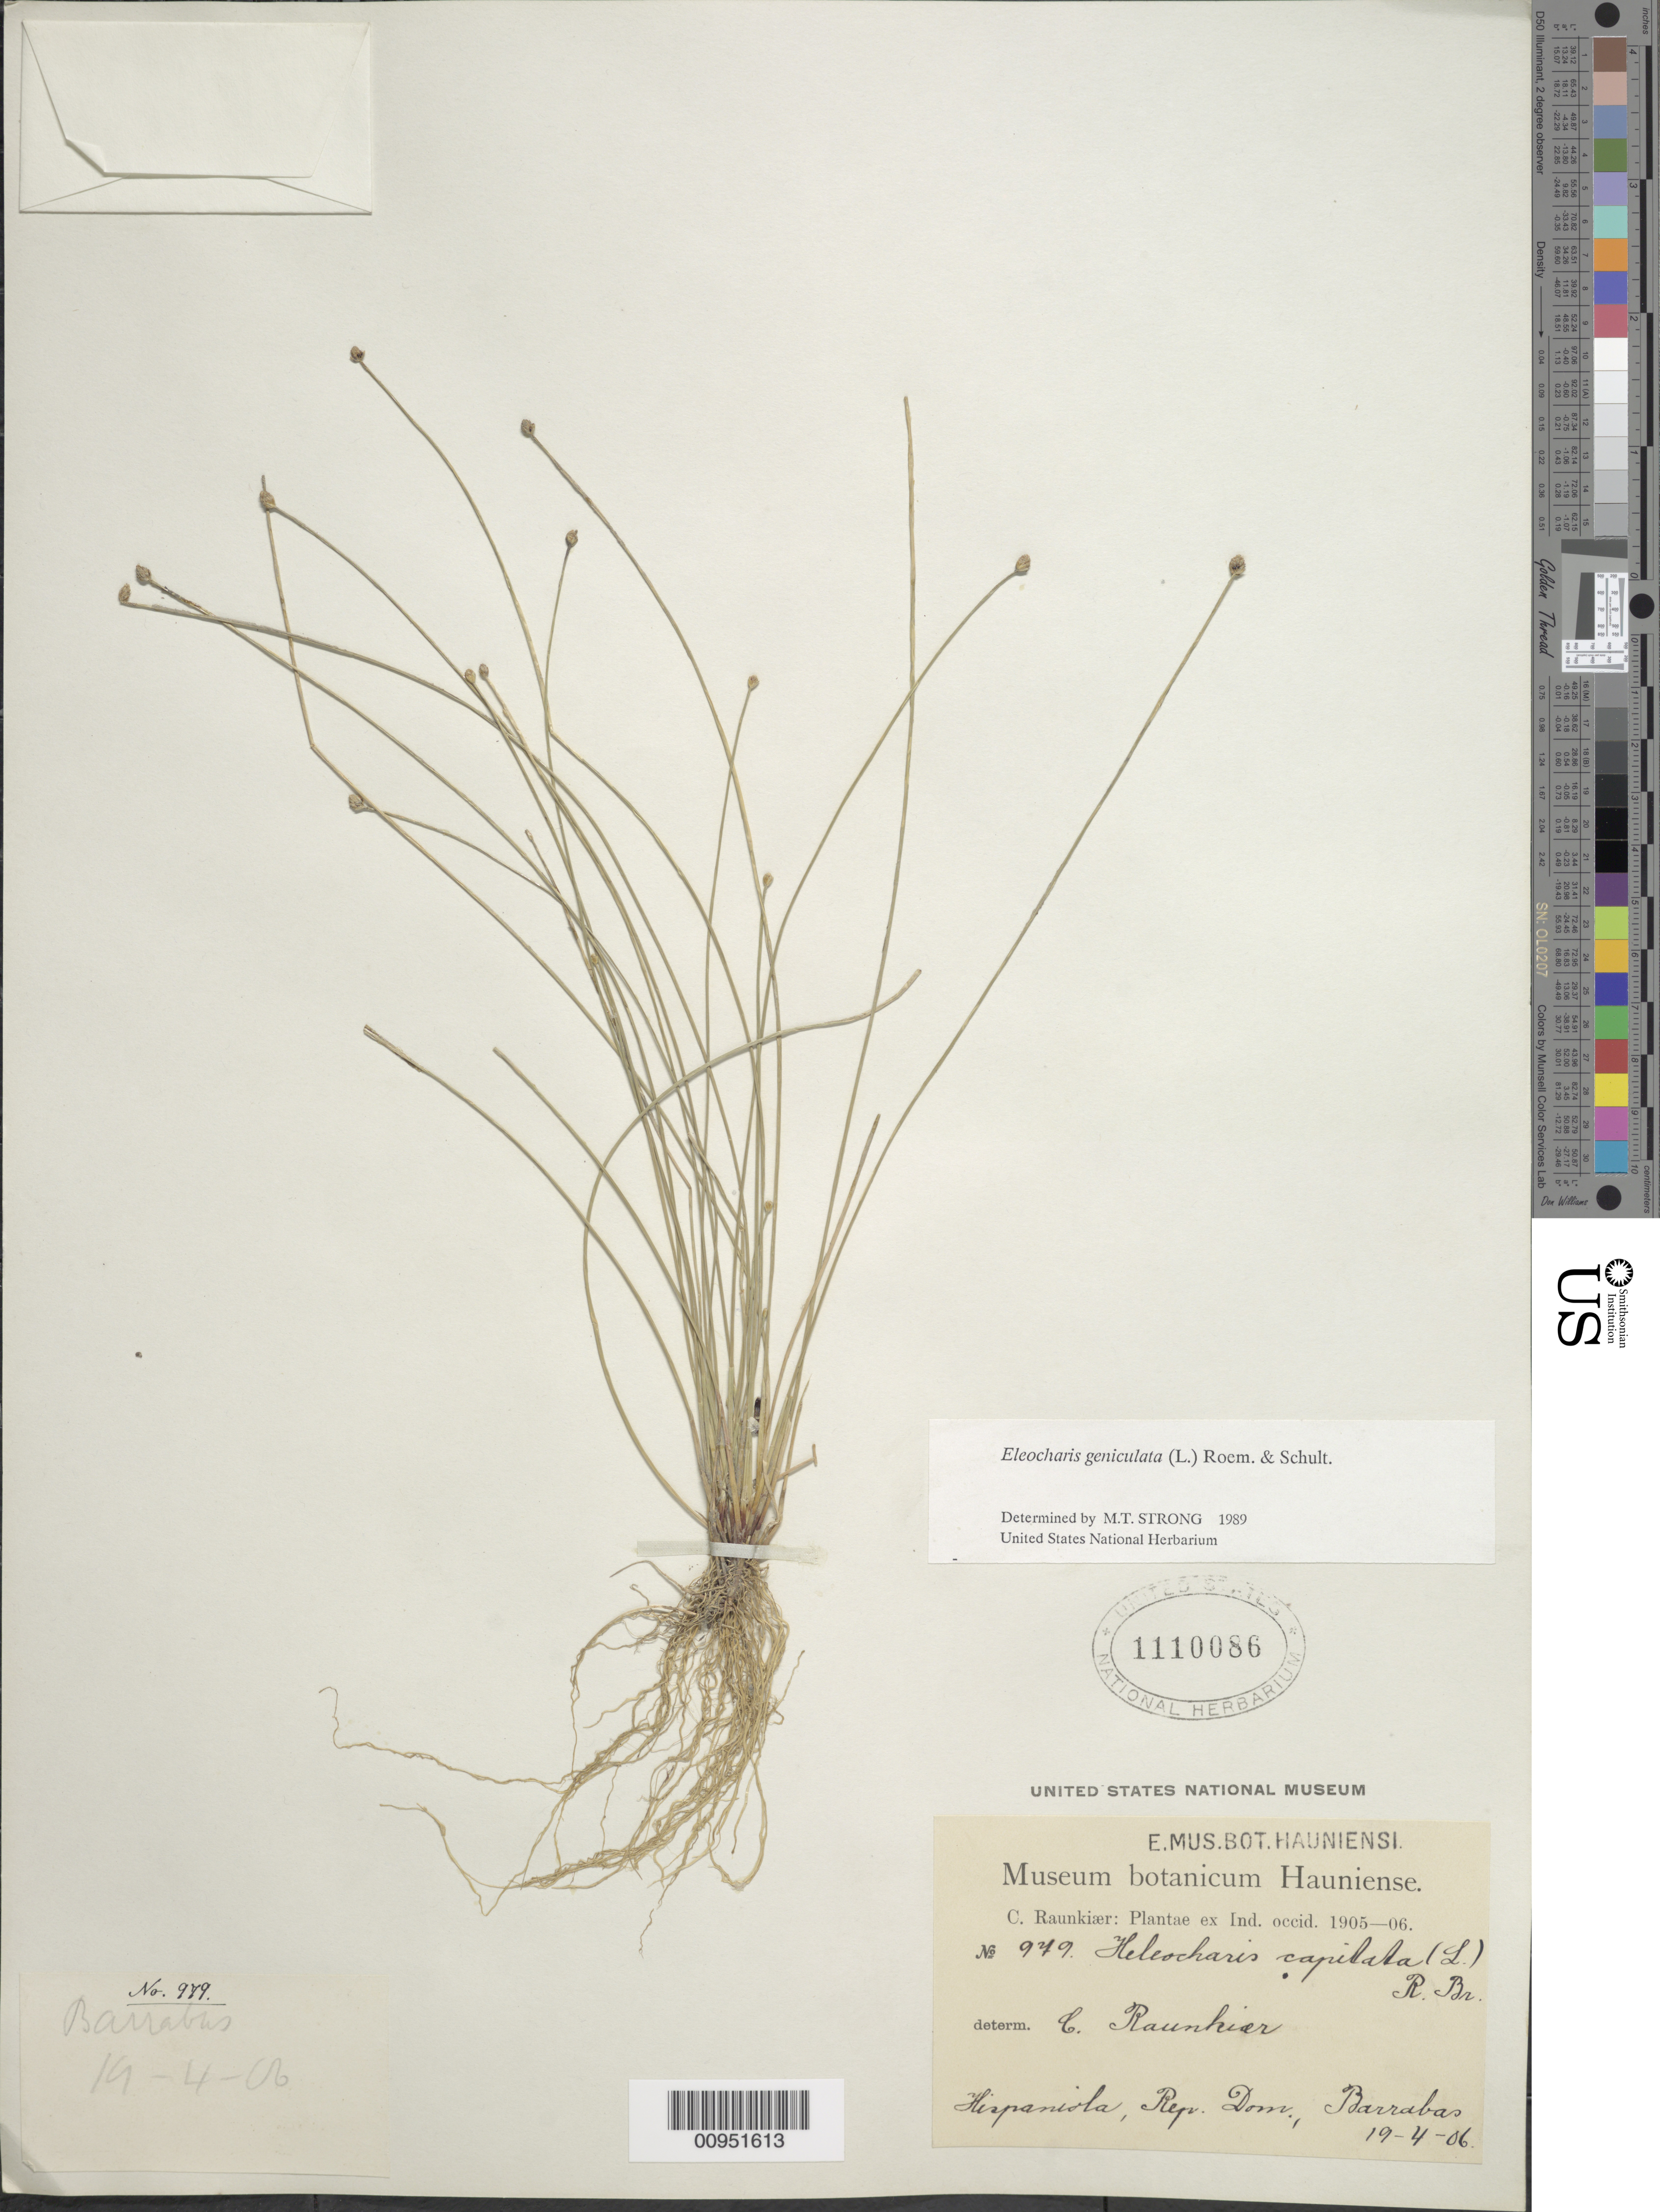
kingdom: Plantae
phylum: Tracheophyta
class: Liliopsida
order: Poales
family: Cyperaceae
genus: Eleocharis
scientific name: Eleocharis geniculata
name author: (L.) Roem. & Schult.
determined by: Strong, M. T., (US), Smithsonian Institution - National Museum of Natural History (UNITED STATES)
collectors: C. C. Raunkiaer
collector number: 979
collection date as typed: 19 Apr 1906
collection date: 1906-04-19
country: Dominican Republic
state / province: Barrabas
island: Hispaniola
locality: Barrabas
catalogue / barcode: US 1110086